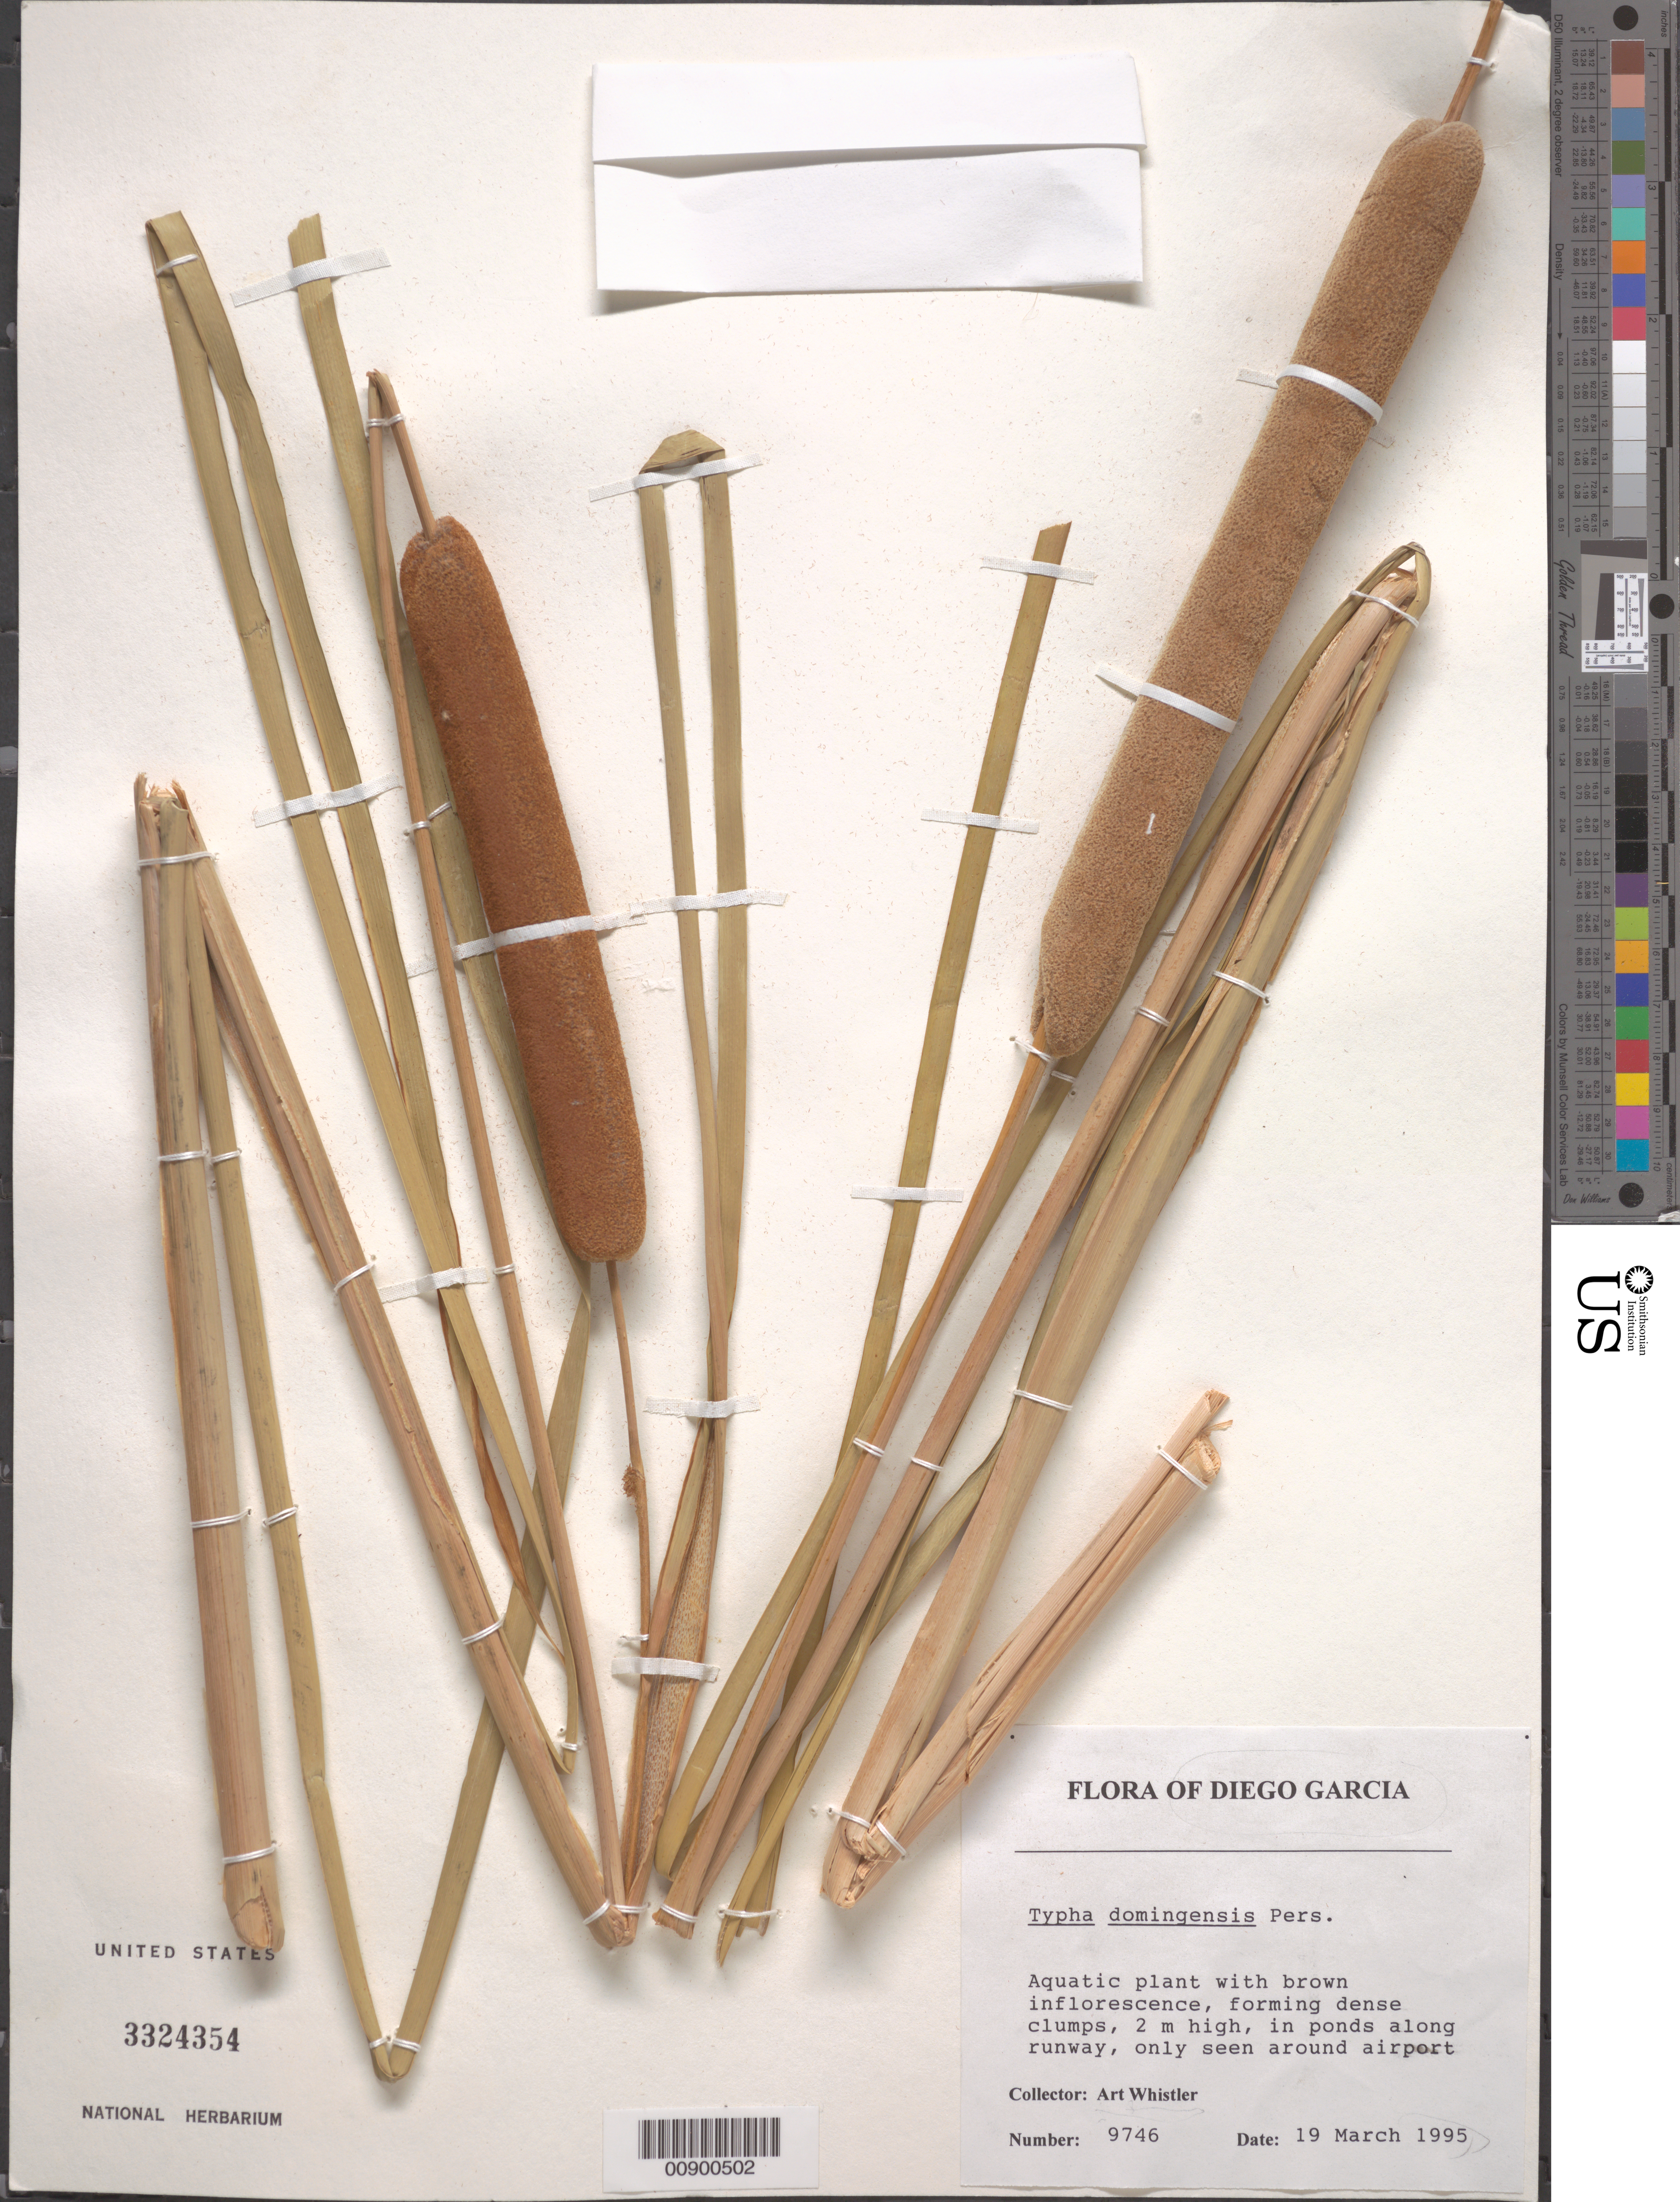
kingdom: Plantae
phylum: Tracheophyta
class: Liliopsida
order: Poales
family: Typhaceae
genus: Typha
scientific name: Typha domingensis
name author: Pers.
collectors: A. Whistler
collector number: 9746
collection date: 1995-03-19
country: British Indian Ocean Territory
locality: Diego Garcia.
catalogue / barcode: US 3324354